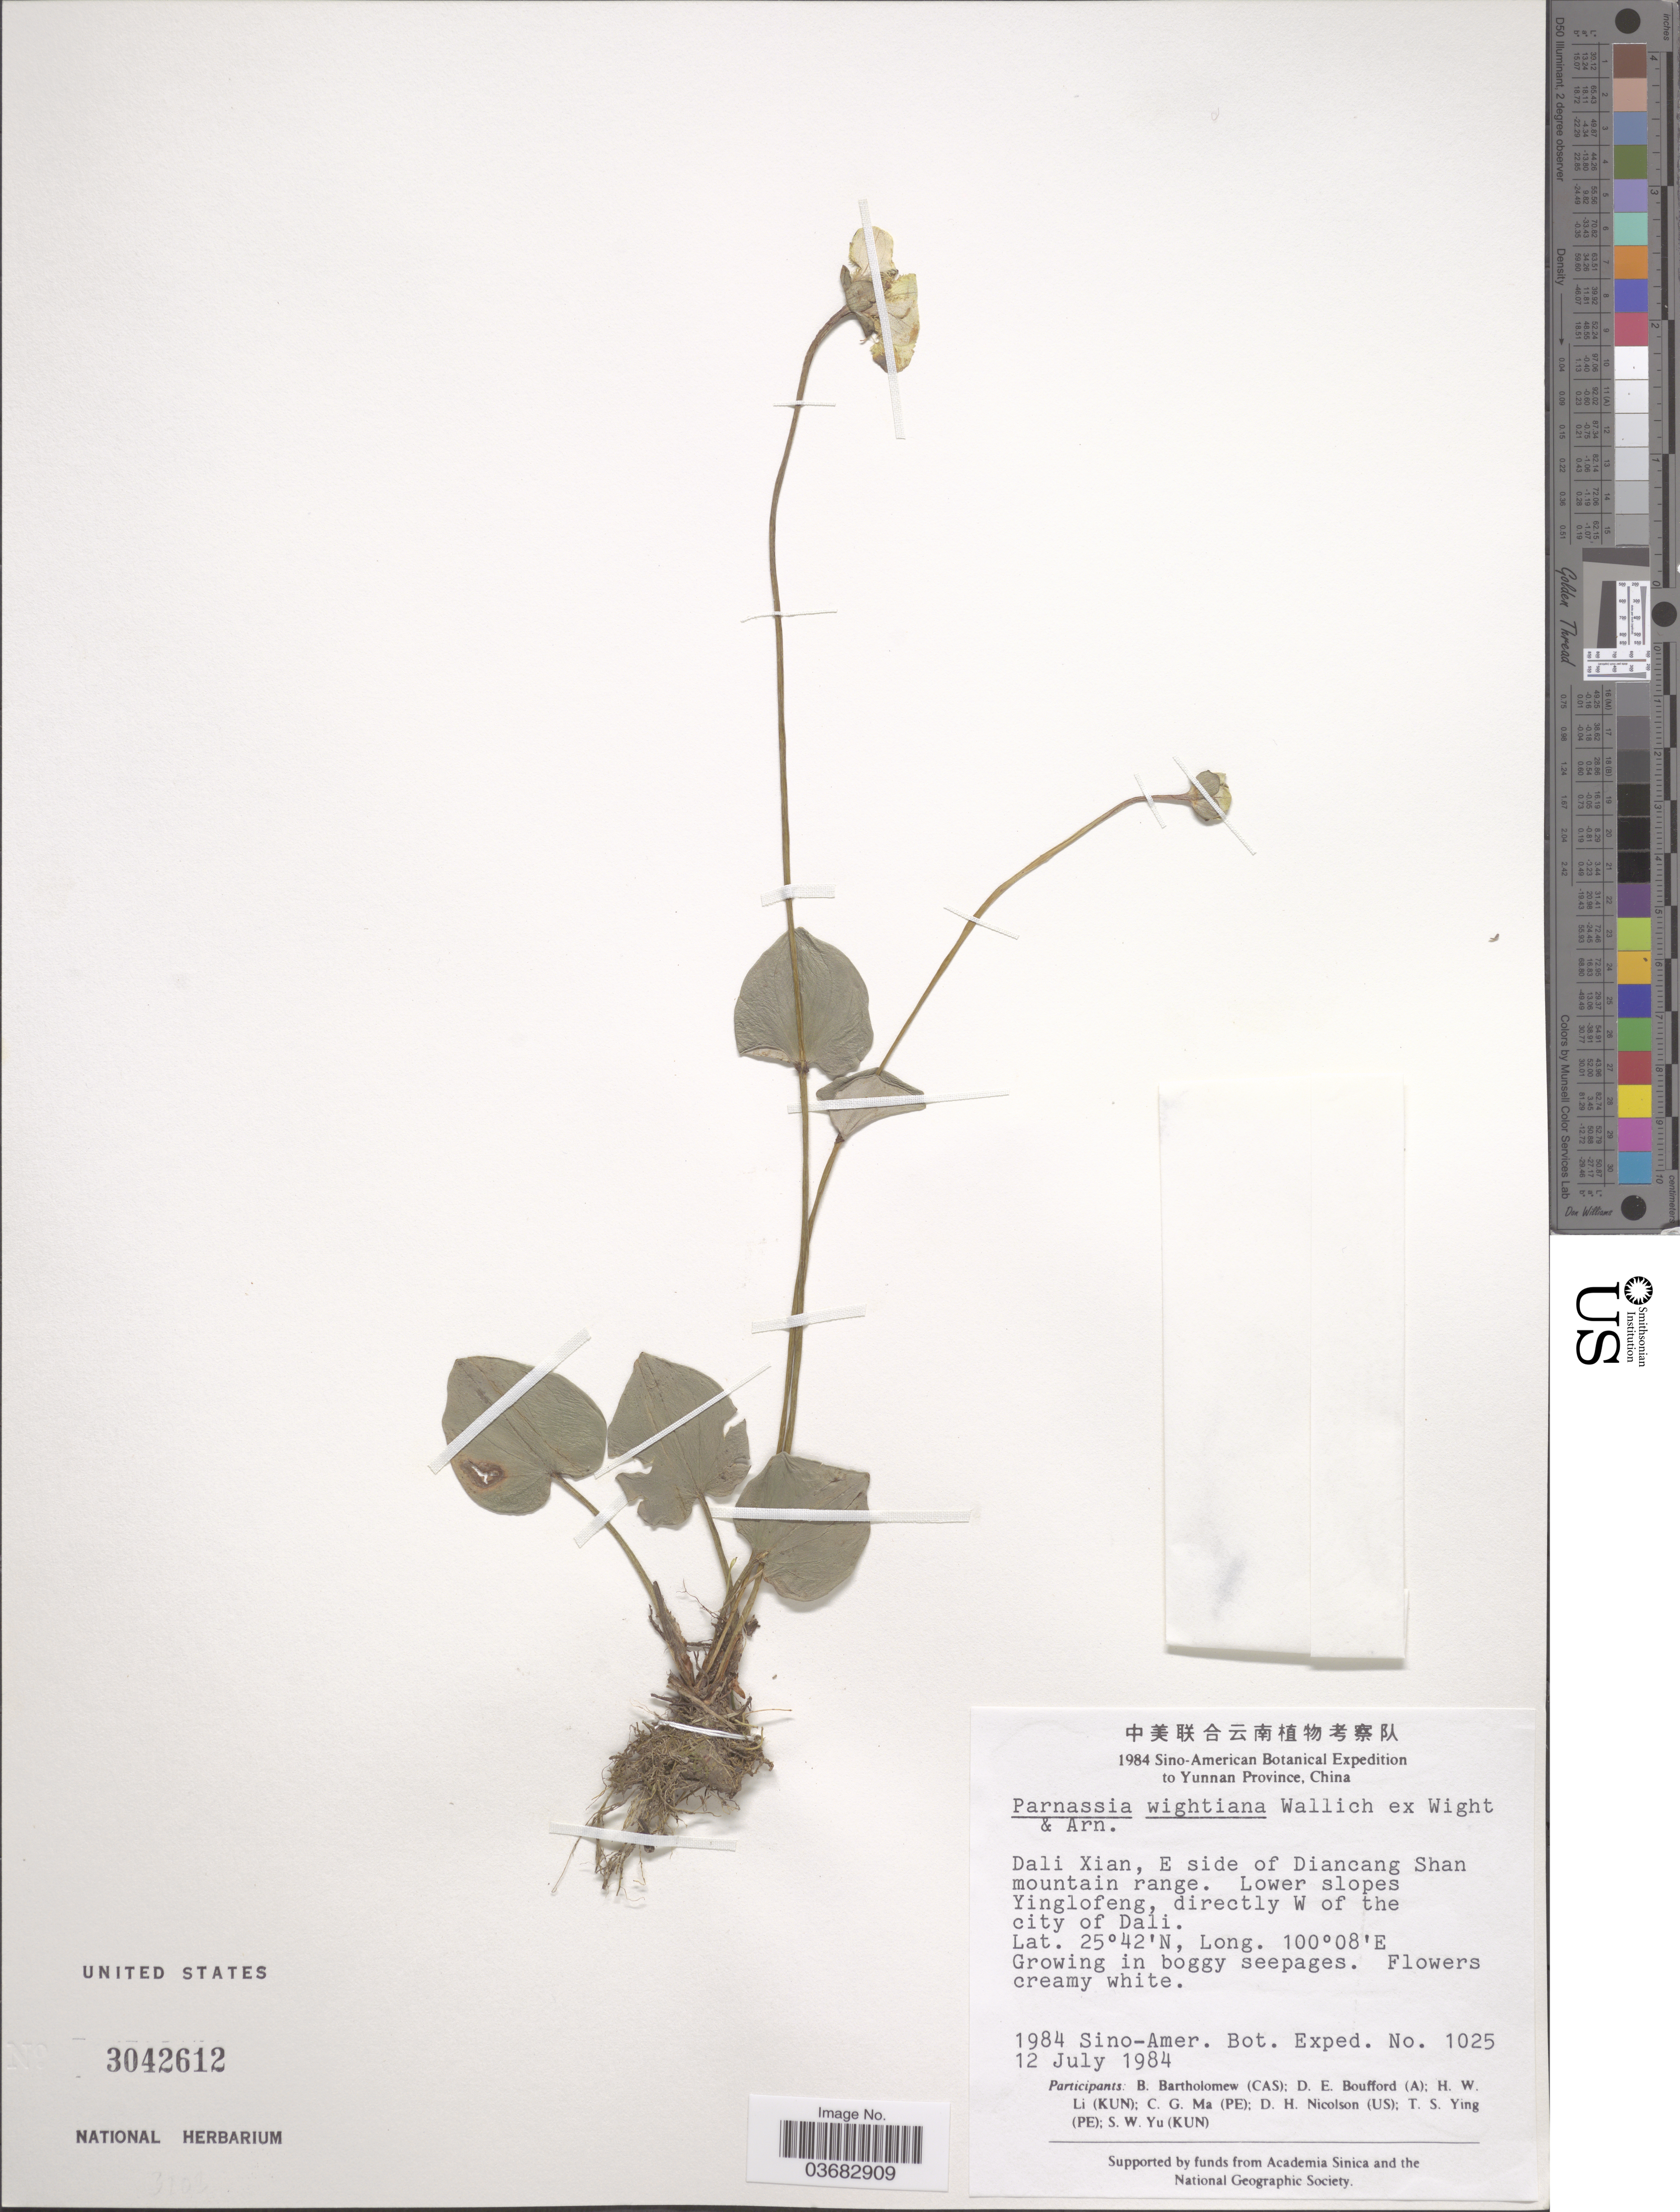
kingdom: Plantae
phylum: Tracheophyta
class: Magnoliopsida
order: Celastrales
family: Parnassiaceae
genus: Parnassia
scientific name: Parnassia wightiana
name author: Wall. ex Wight & Arn.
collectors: Sino-Amer. Bot. Exped. 1984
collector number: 1025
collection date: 1984-07-12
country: China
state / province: Yunnan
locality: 1984 Sino-American Botanical Expedition to Yunnan Province. Dali Xian, E side of Diancang Shan mountain range. Lower slopes Yinglofeng, directly W of the city of Dali.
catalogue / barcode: US 3042612